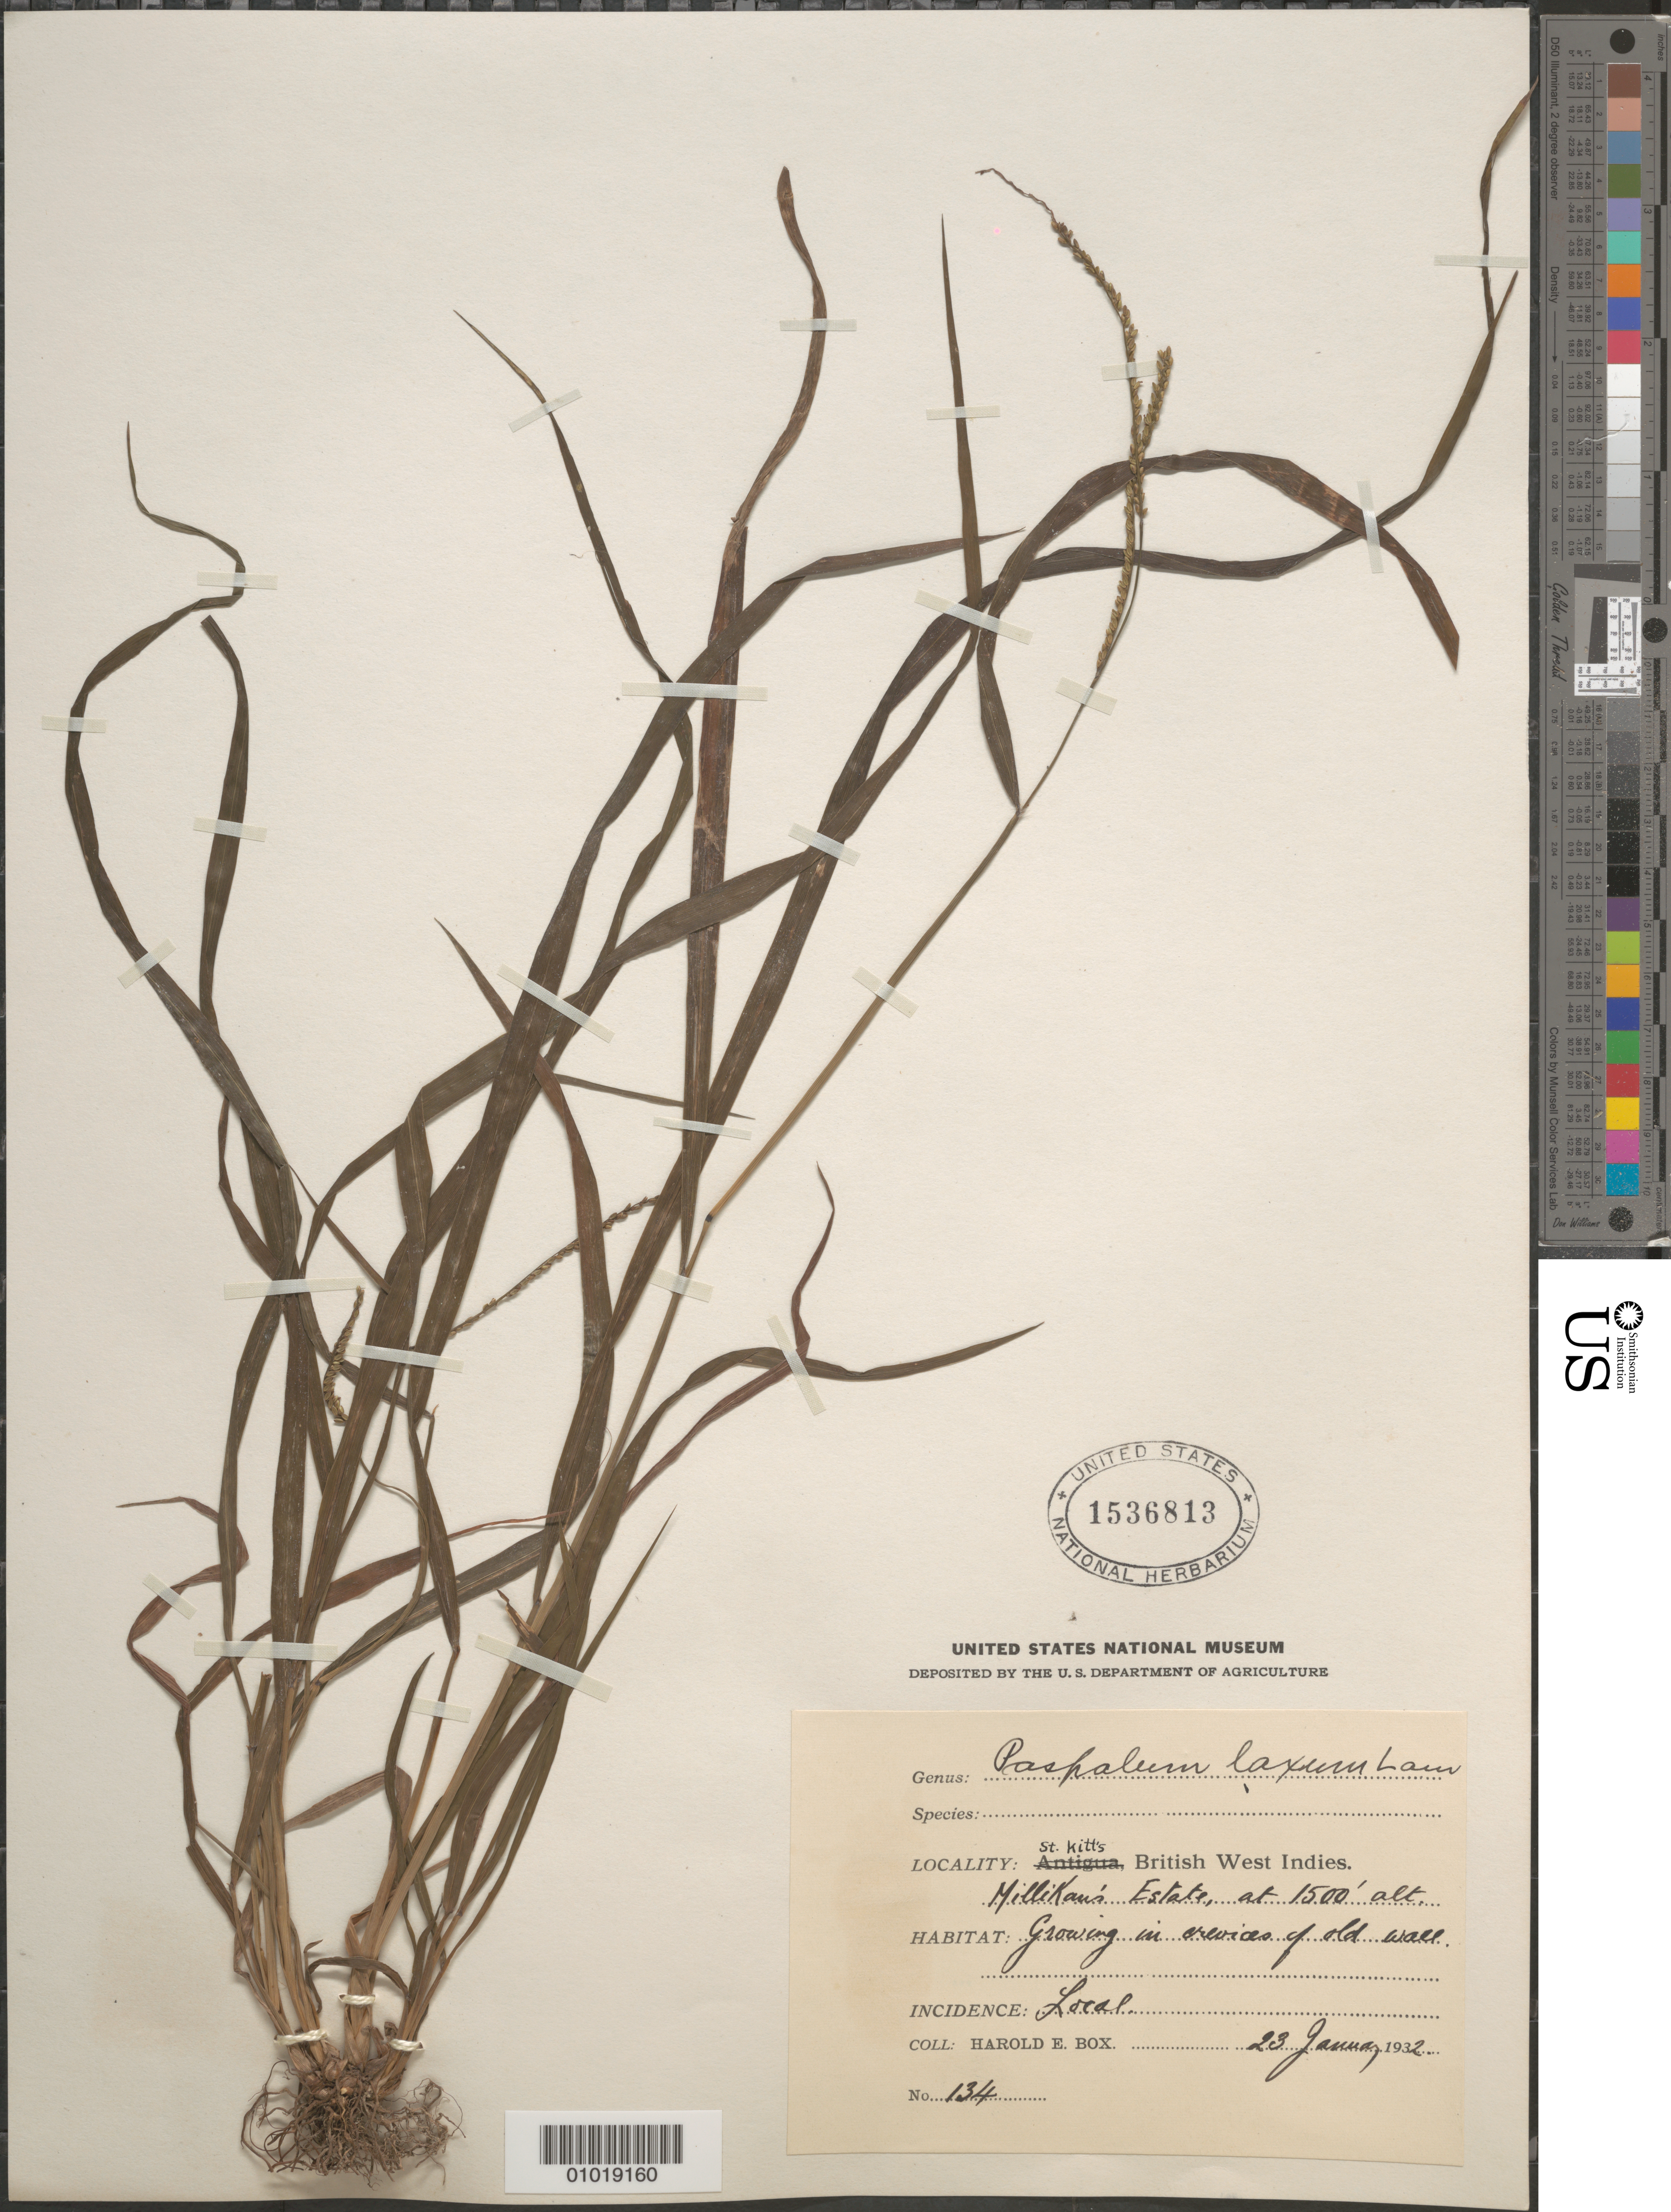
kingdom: Plantae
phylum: Tracheophyta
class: Liliopsida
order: Poales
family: Poaceae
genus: Paspalum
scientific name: Paspalum laxum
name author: Lam.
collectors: H. E. Box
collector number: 134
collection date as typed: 23 Jan 1932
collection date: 1932-01-23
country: St. Christopher-Nevis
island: St. Christopher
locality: Millikan's (?) Estate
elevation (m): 457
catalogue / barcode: US 1536813